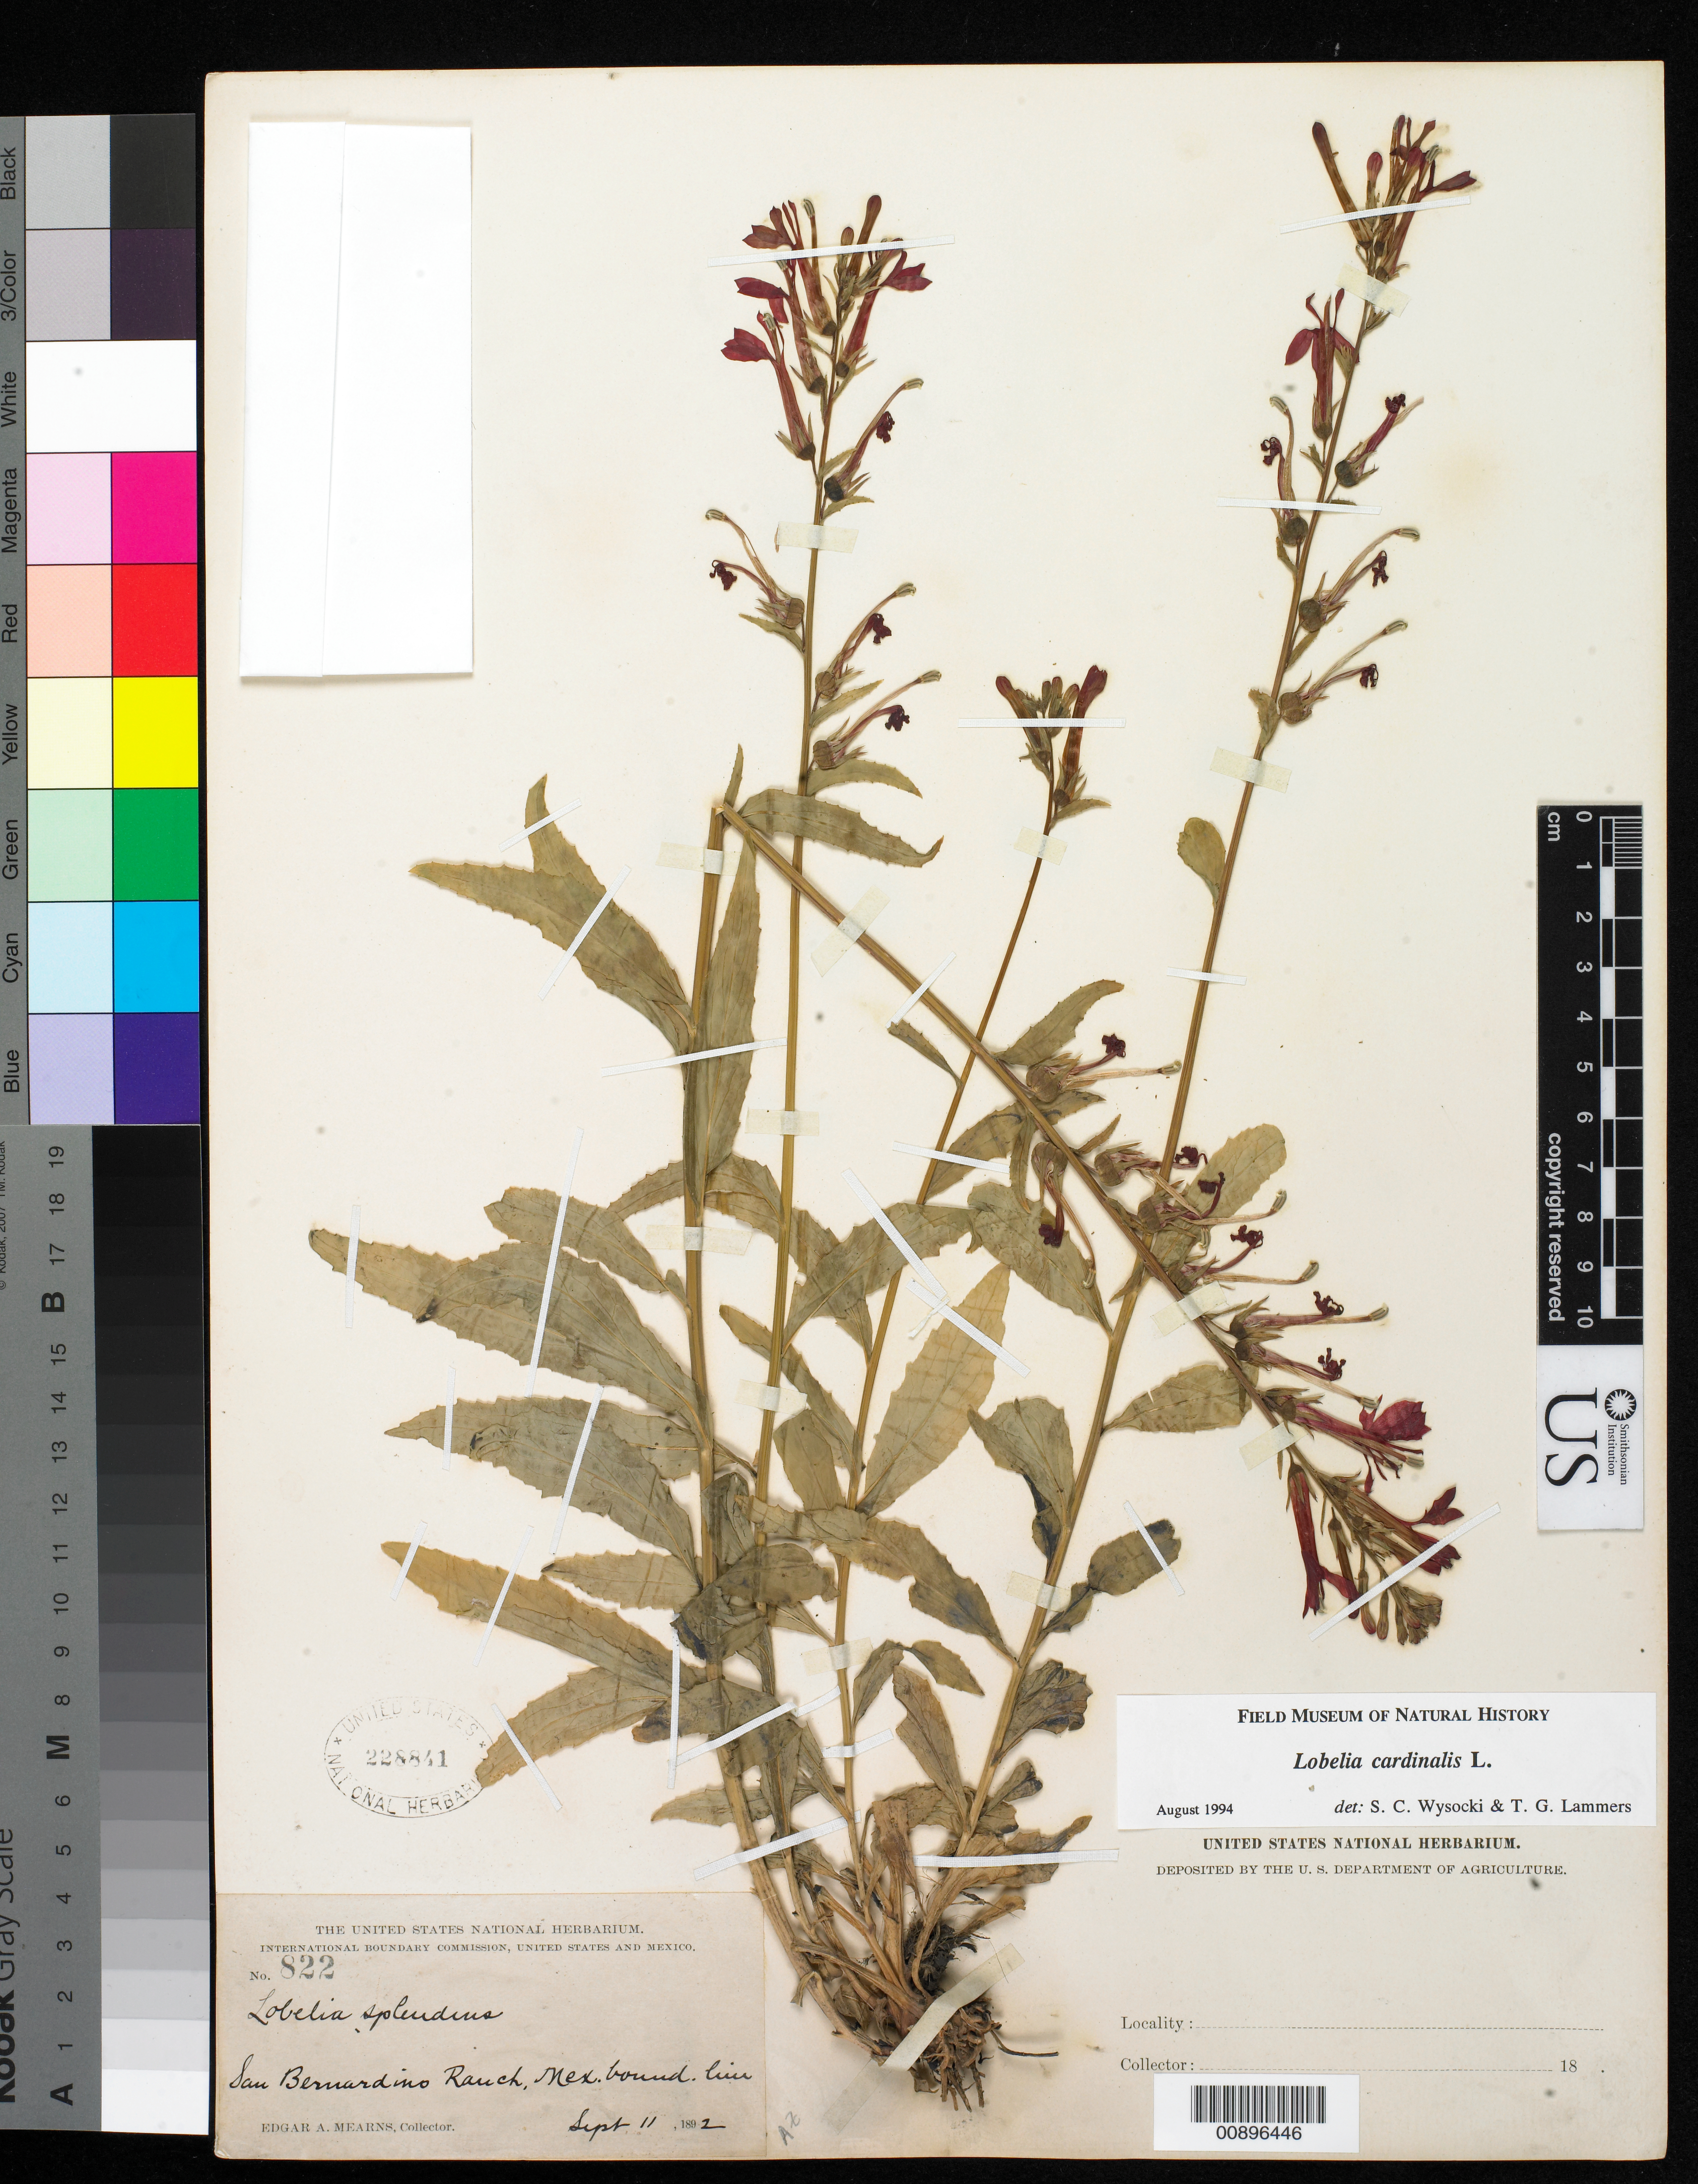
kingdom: Plantae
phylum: Tracheophyta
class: Magnoliopsida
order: Asterales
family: Campanulaceae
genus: Lobelia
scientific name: Lobelia cardinalis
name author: L.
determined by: Lammers, T. G.; Wysocki, S. C.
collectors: E. A. Mearns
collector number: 822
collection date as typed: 11 Sep 1892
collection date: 1892-09-11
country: United States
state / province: Arizona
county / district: Cochise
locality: San Bernardino Ranch, Mexican Boundary Line.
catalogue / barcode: US 228841